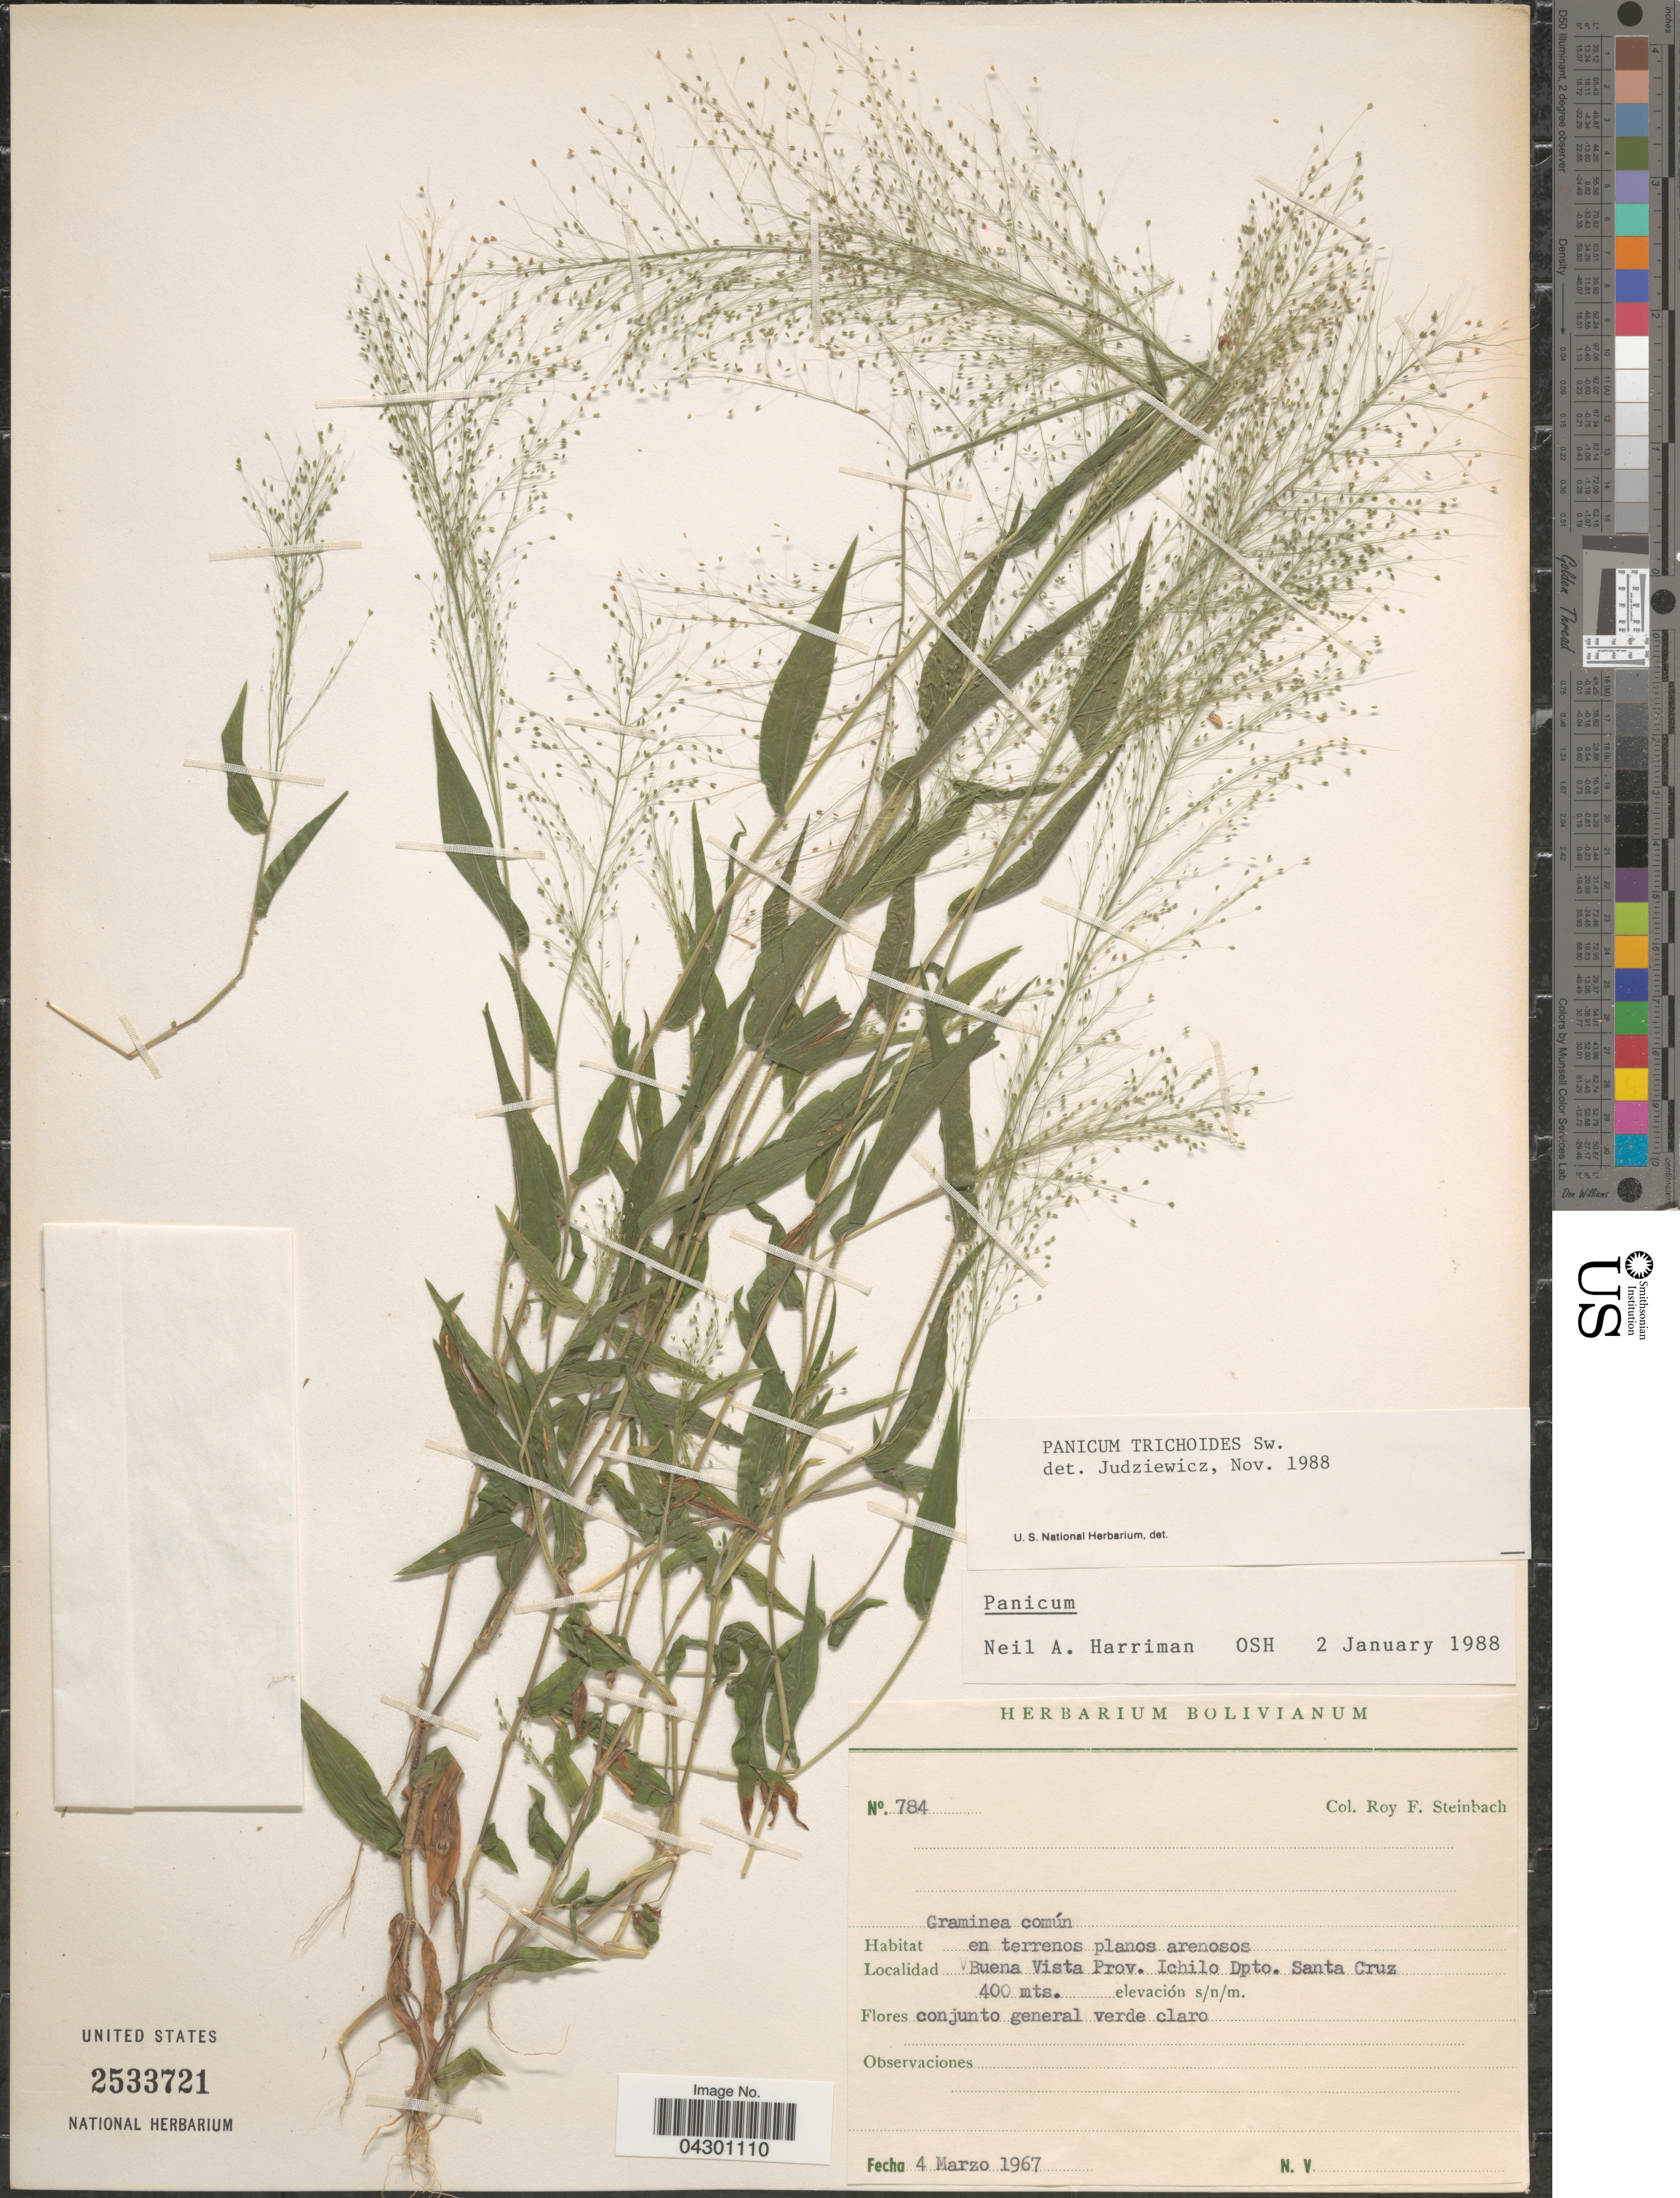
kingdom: Plantae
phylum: Tracheophyta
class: Liliopsida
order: Poales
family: Poaceae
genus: Panicum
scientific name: Panicum trichoides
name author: Sw.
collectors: R. F. Steinbach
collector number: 784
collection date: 1967-03-04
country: Bolivia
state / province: Santa Cruz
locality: Buena Vista Prov. Ichilo Dpto. Santa Cruz.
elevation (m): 400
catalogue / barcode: US 2533721